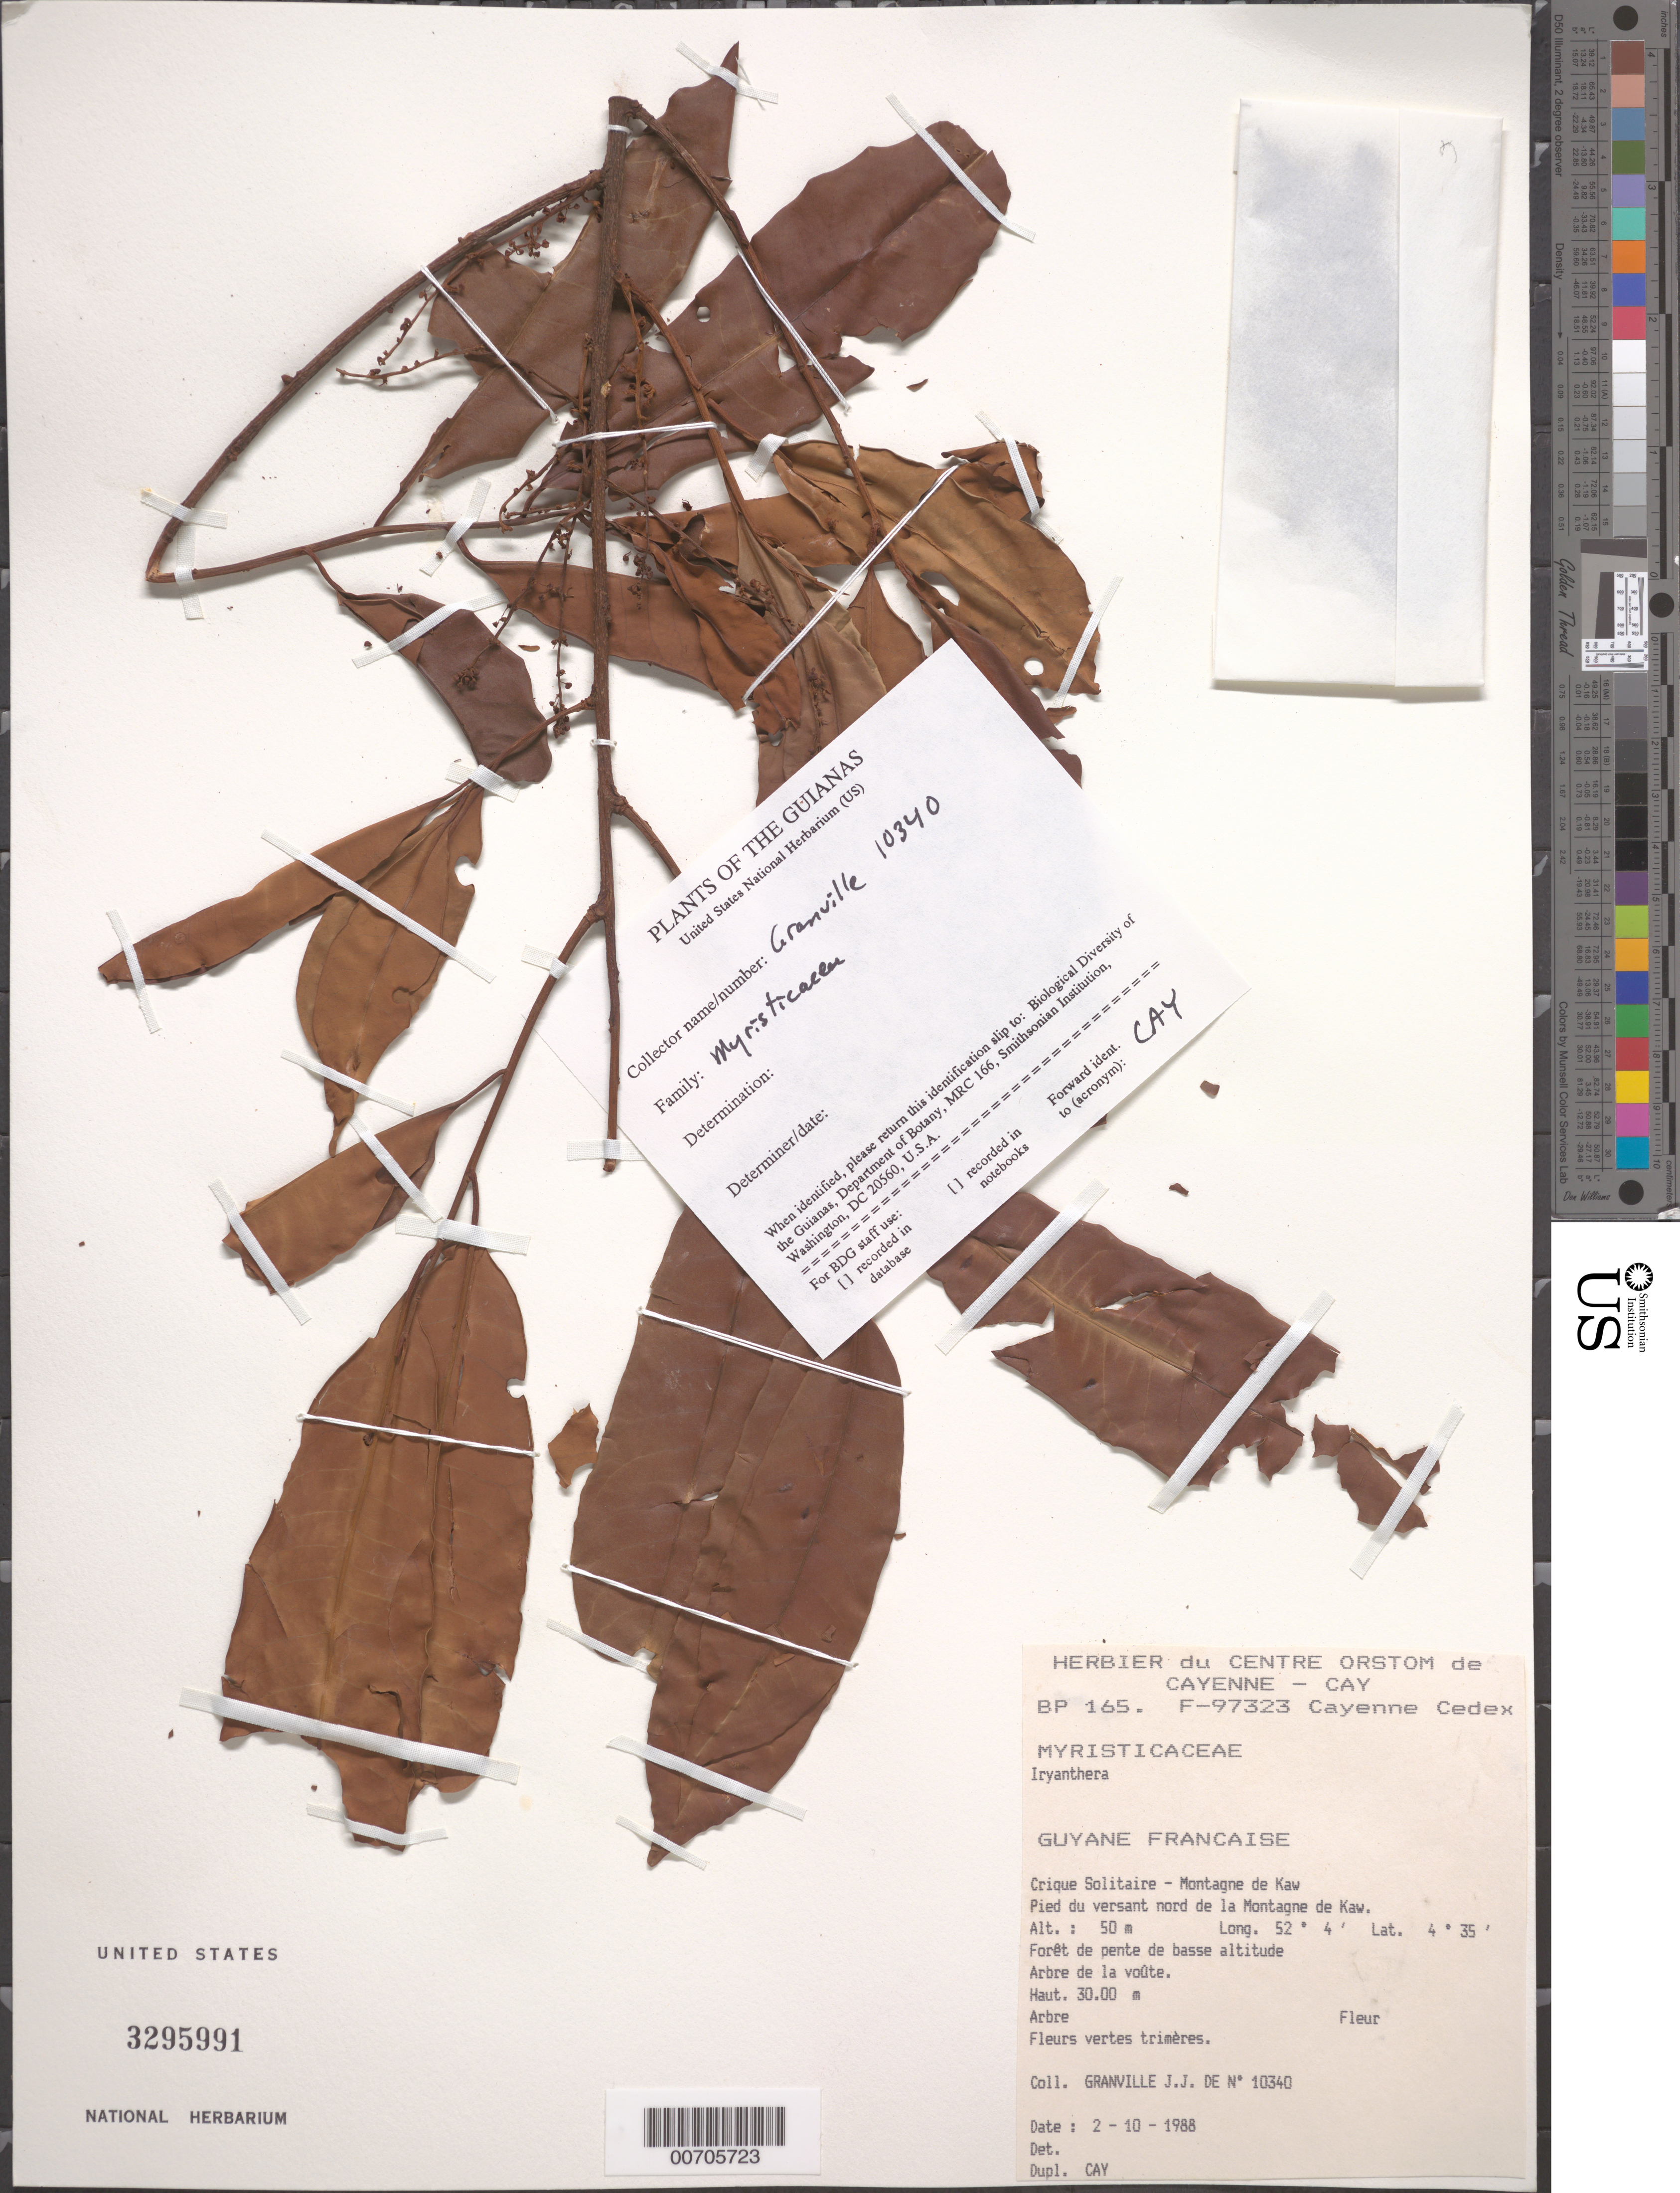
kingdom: Plantae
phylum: Tracheophyta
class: Magnoliopsida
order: Magnoliales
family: Myristicaceae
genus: Iryanthera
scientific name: Iryanthera sp.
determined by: Granville, J. J. de, (CAY), Institut de Recherche pour le Developpement (IRD) (FRENCH GUIANA)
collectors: J.-J. de Granville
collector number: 10340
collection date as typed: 2-Oct-88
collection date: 1988-10-02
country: French Guiana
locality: Crique Solitaire, Montagne de Kaw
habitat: Low slope forest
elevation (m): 50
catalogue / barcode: US 3295991